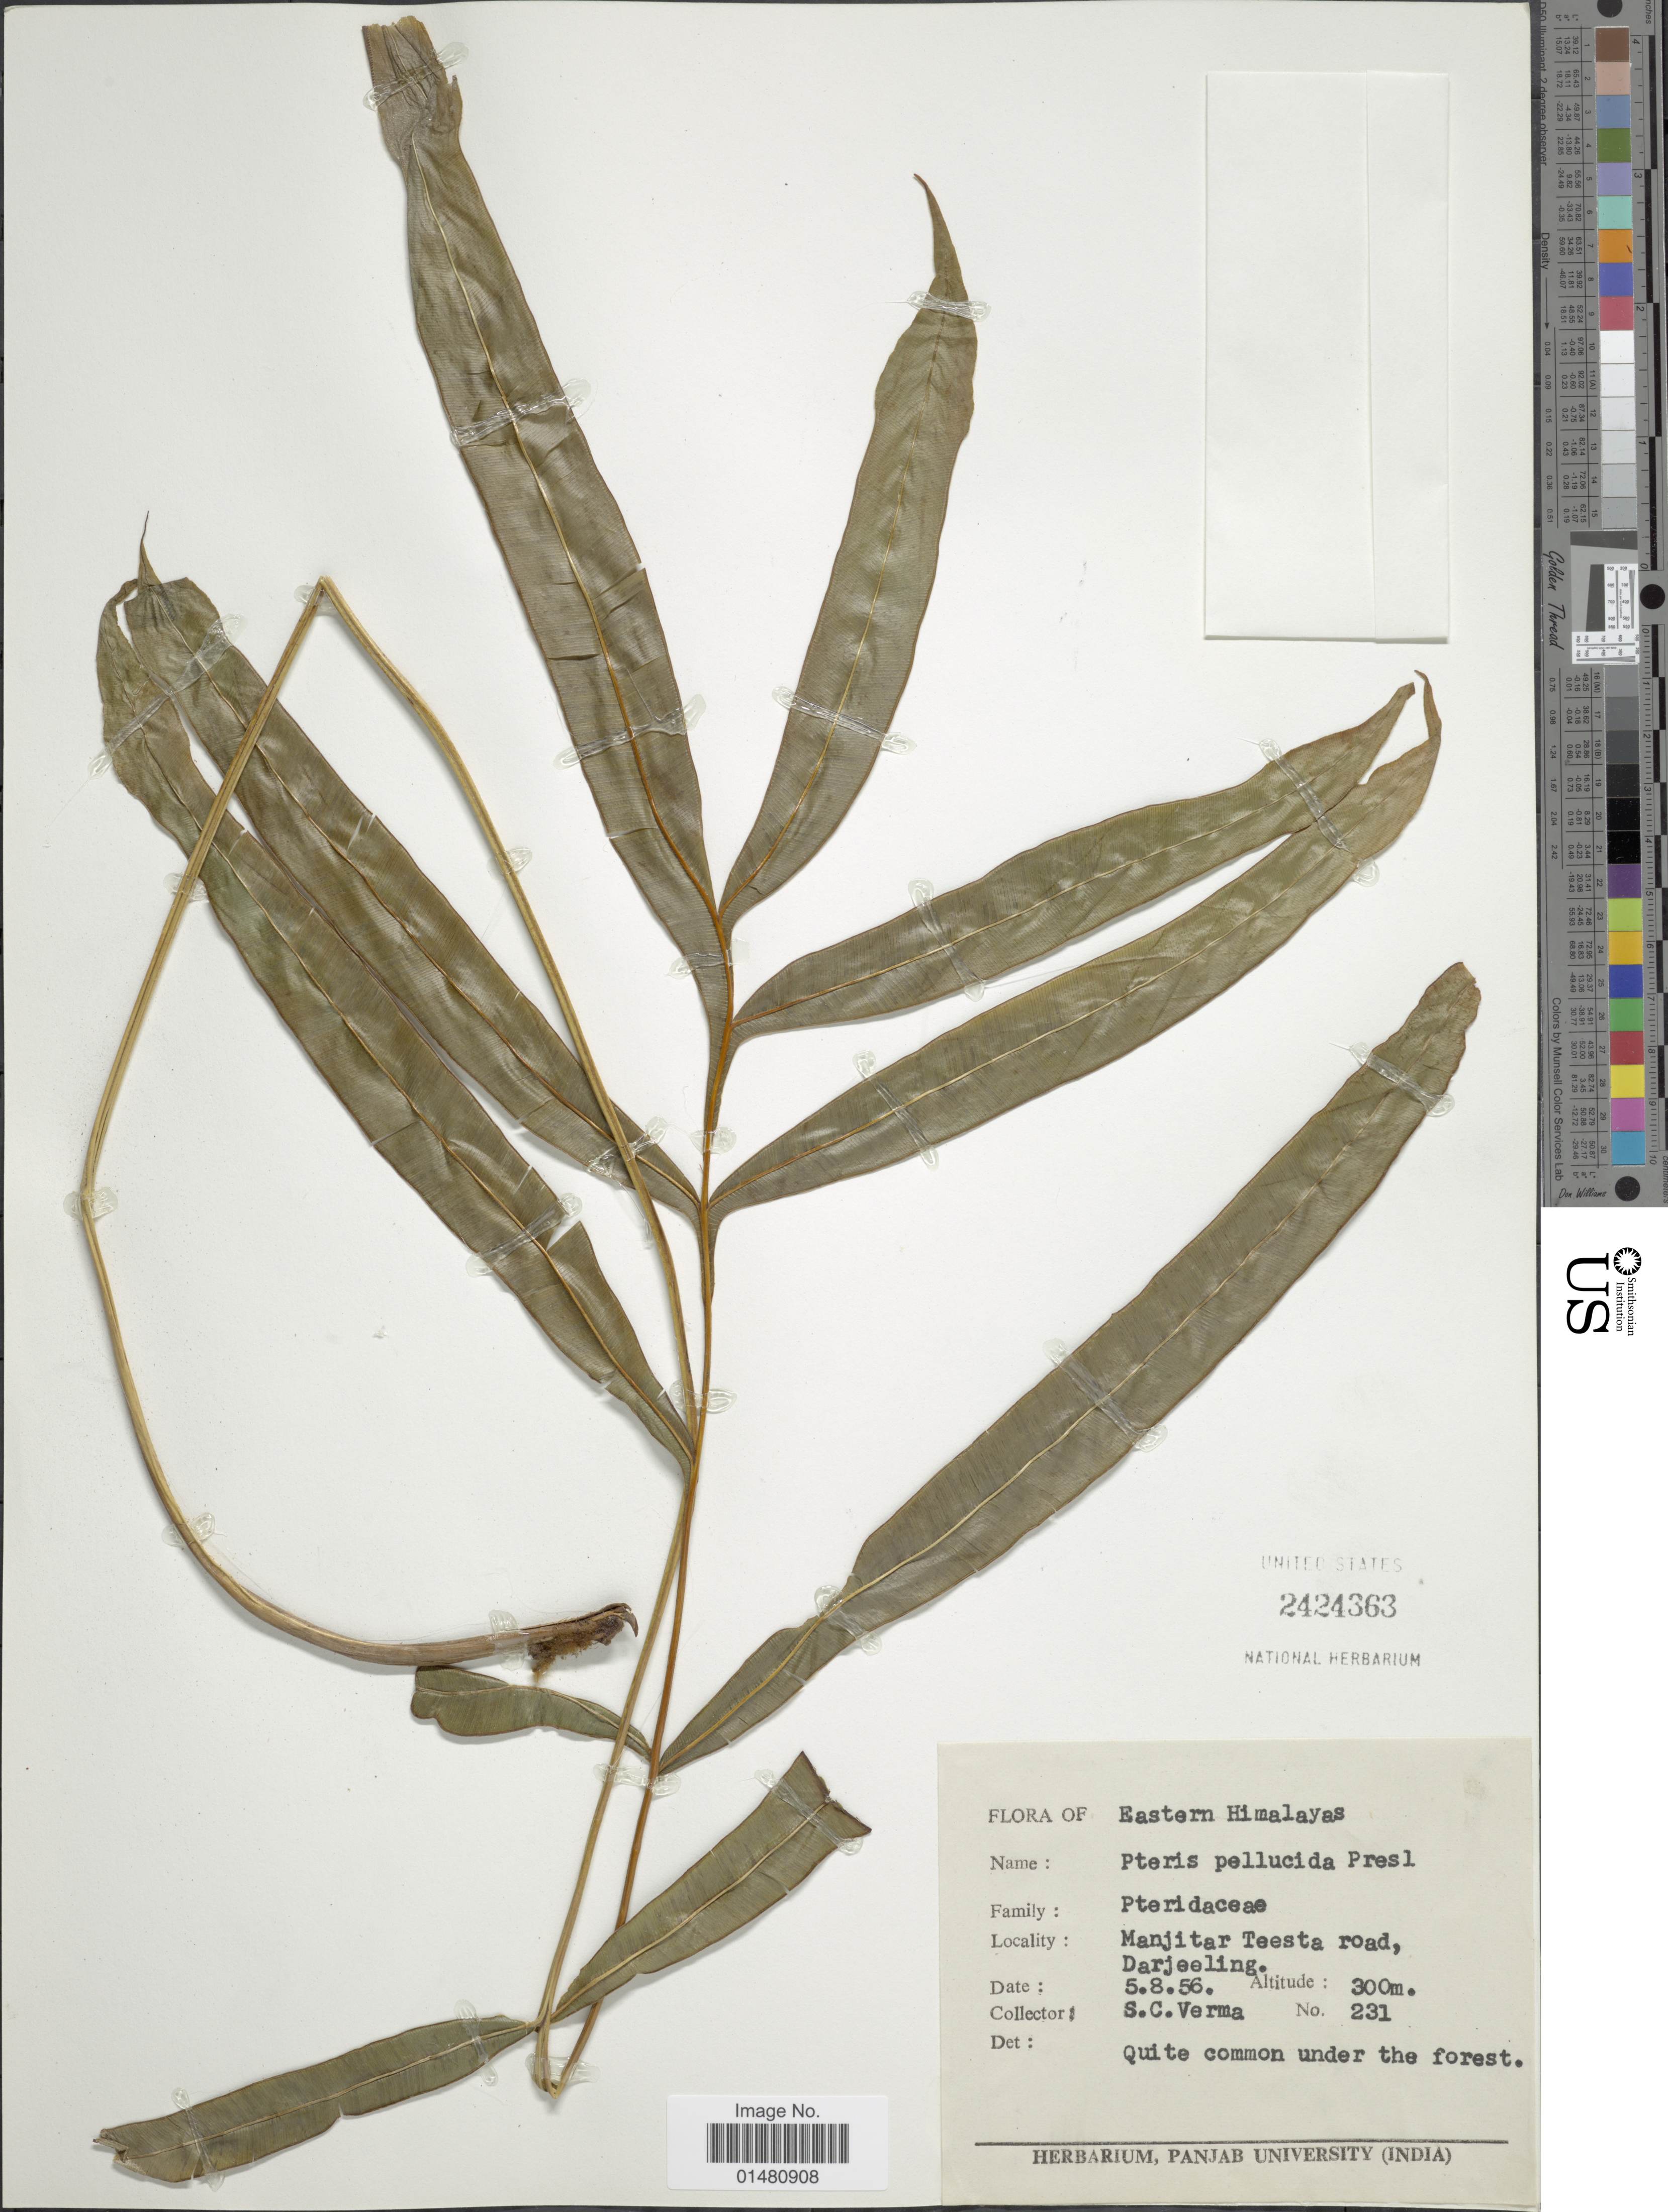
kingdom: Plantae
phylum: Tracheophyta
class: Polypodiopsida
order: Polypodiales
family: Pteridaceae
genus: Pteris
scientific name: Pteris pellucida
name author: C. Presl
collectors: S. Verma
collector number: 231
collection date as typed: Transcribed d/m/y: 5/8/56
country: India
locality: Eastern Himalayas, Manjitar Teesta road, Darjeeling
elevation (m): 300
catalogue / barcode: US 2424363